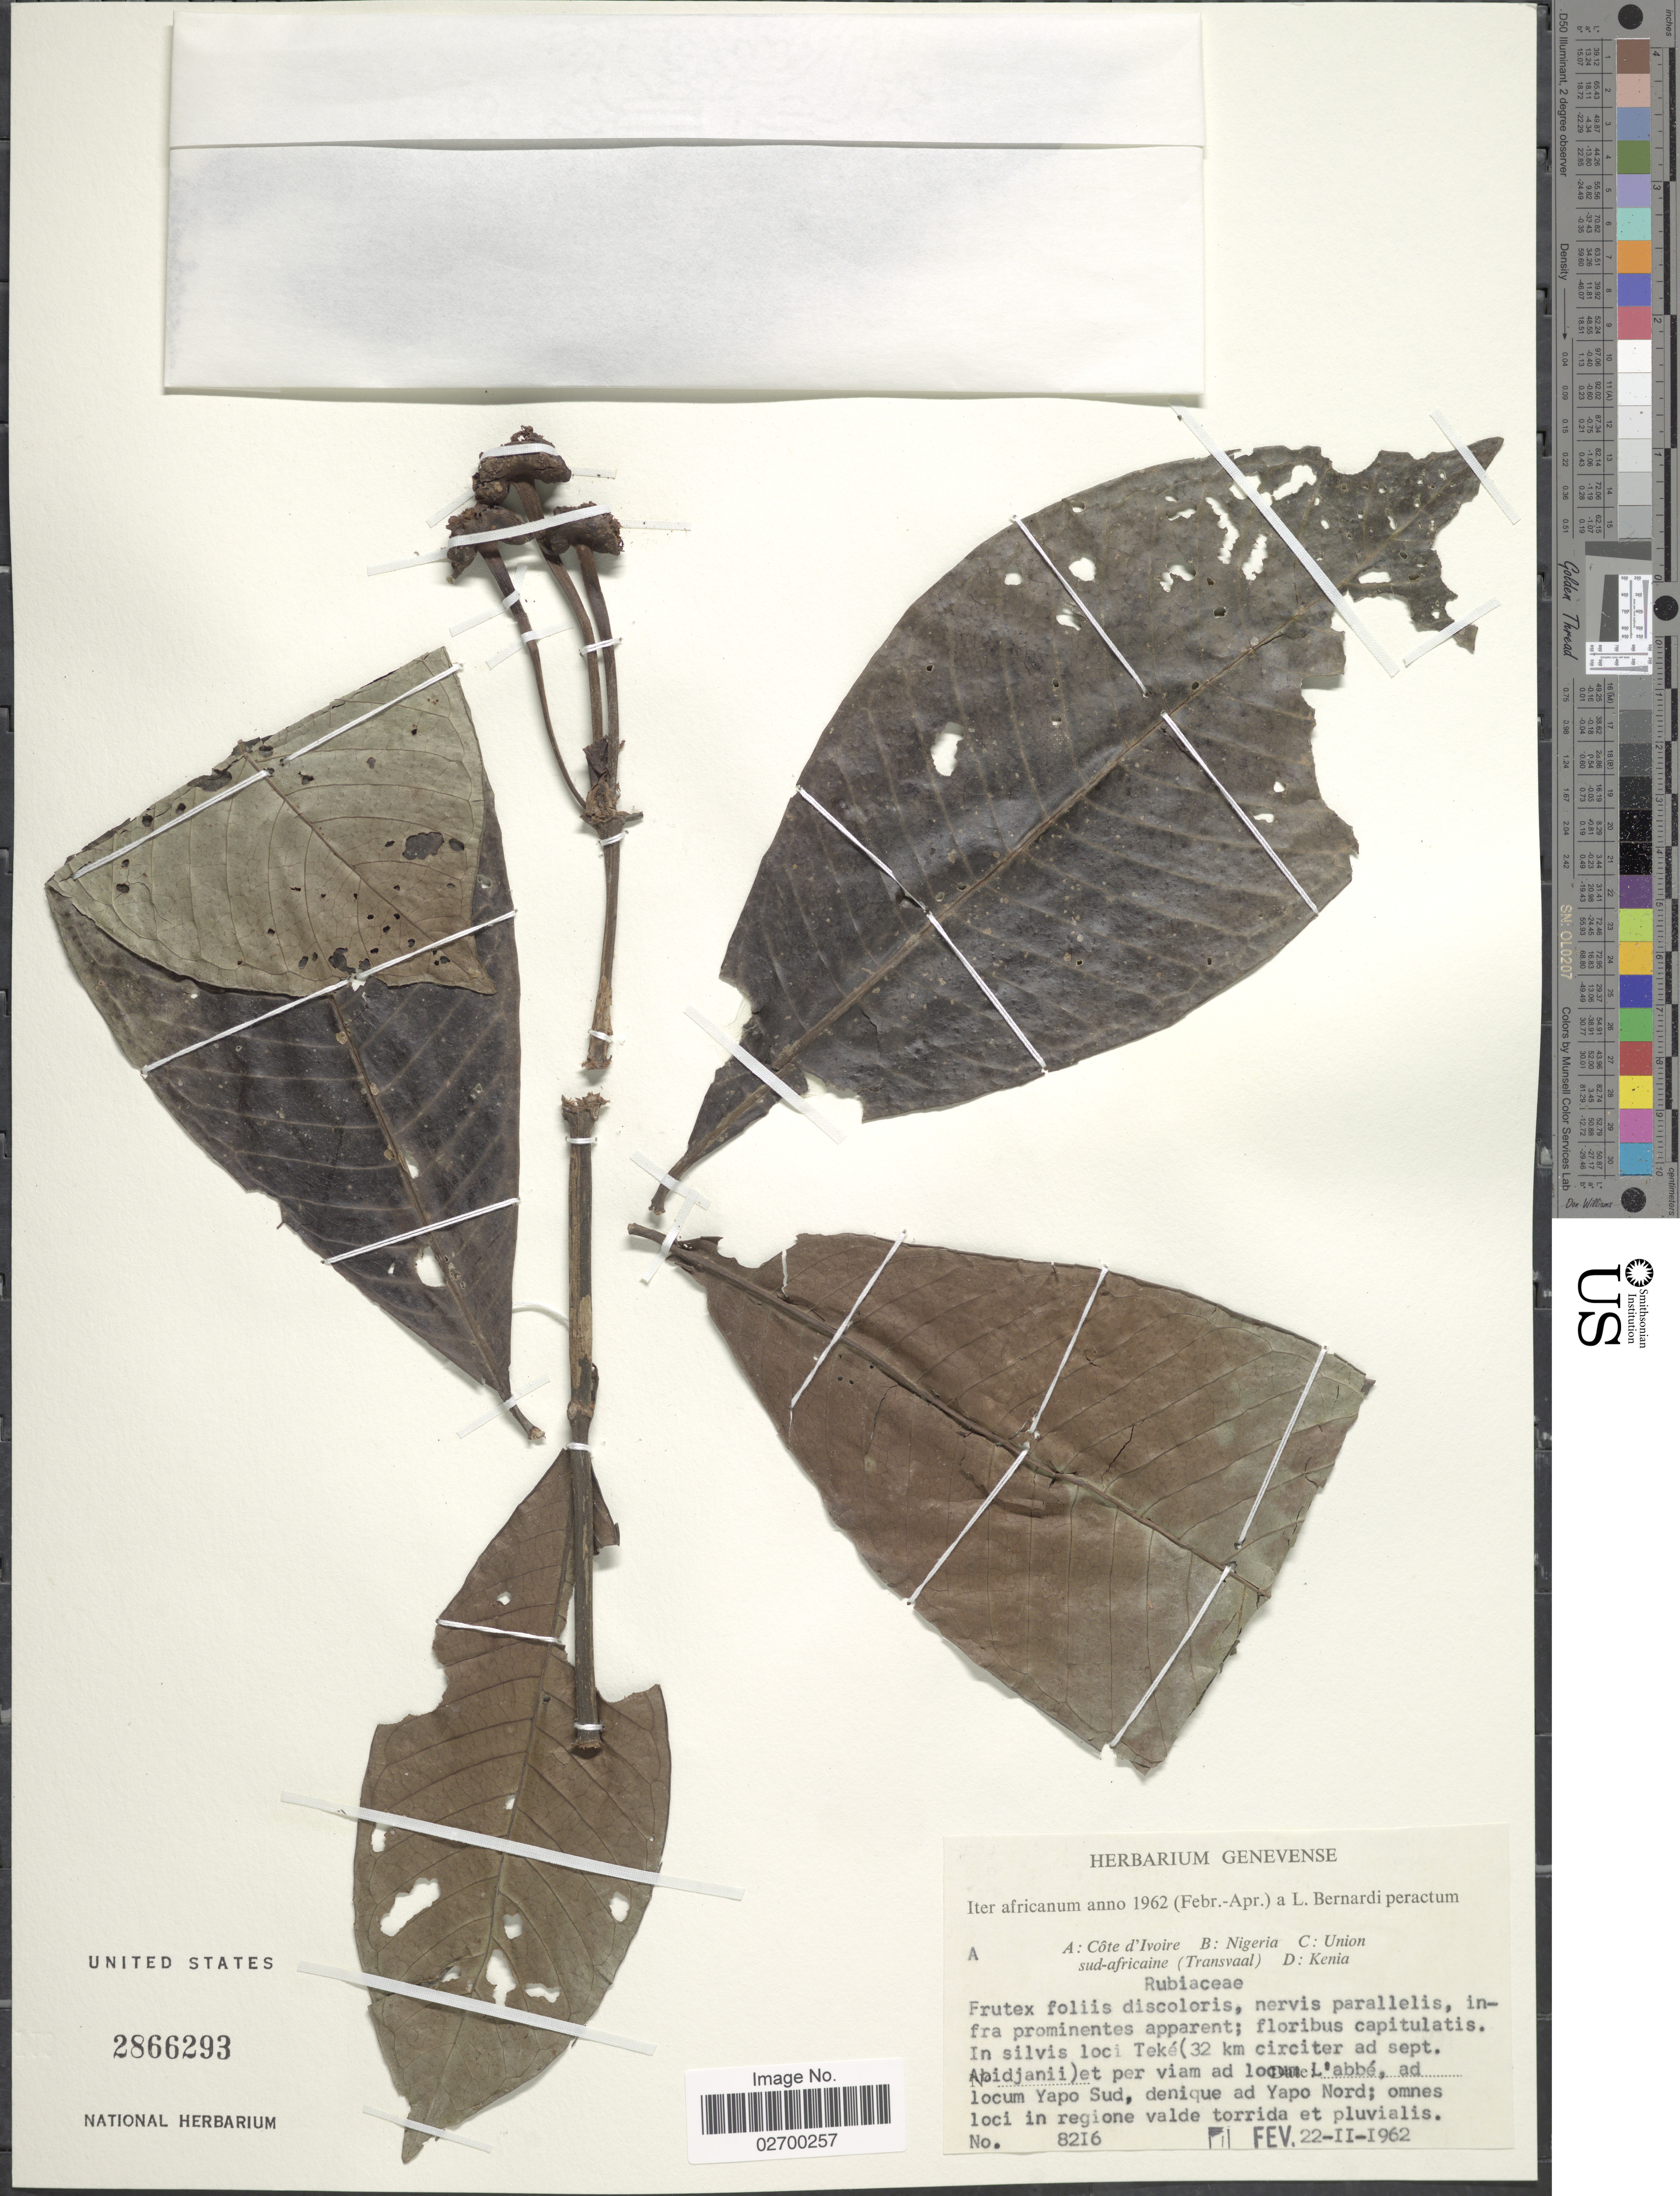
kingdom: Plantae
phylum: Tracheophyta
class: Magnoliopsida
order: Gentianales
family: Rubiaceae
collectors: L. Bernardi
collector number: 8216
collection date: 1962-02-22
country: Ivory Coast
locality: In silvis loci Teke (32 km circiter ad sept. locum Yapo Sud, denique ad Yapo Nord; omnes loci in regione valde torrida et pluvialis. Cote d'Ivoire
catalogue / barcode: US 2866293